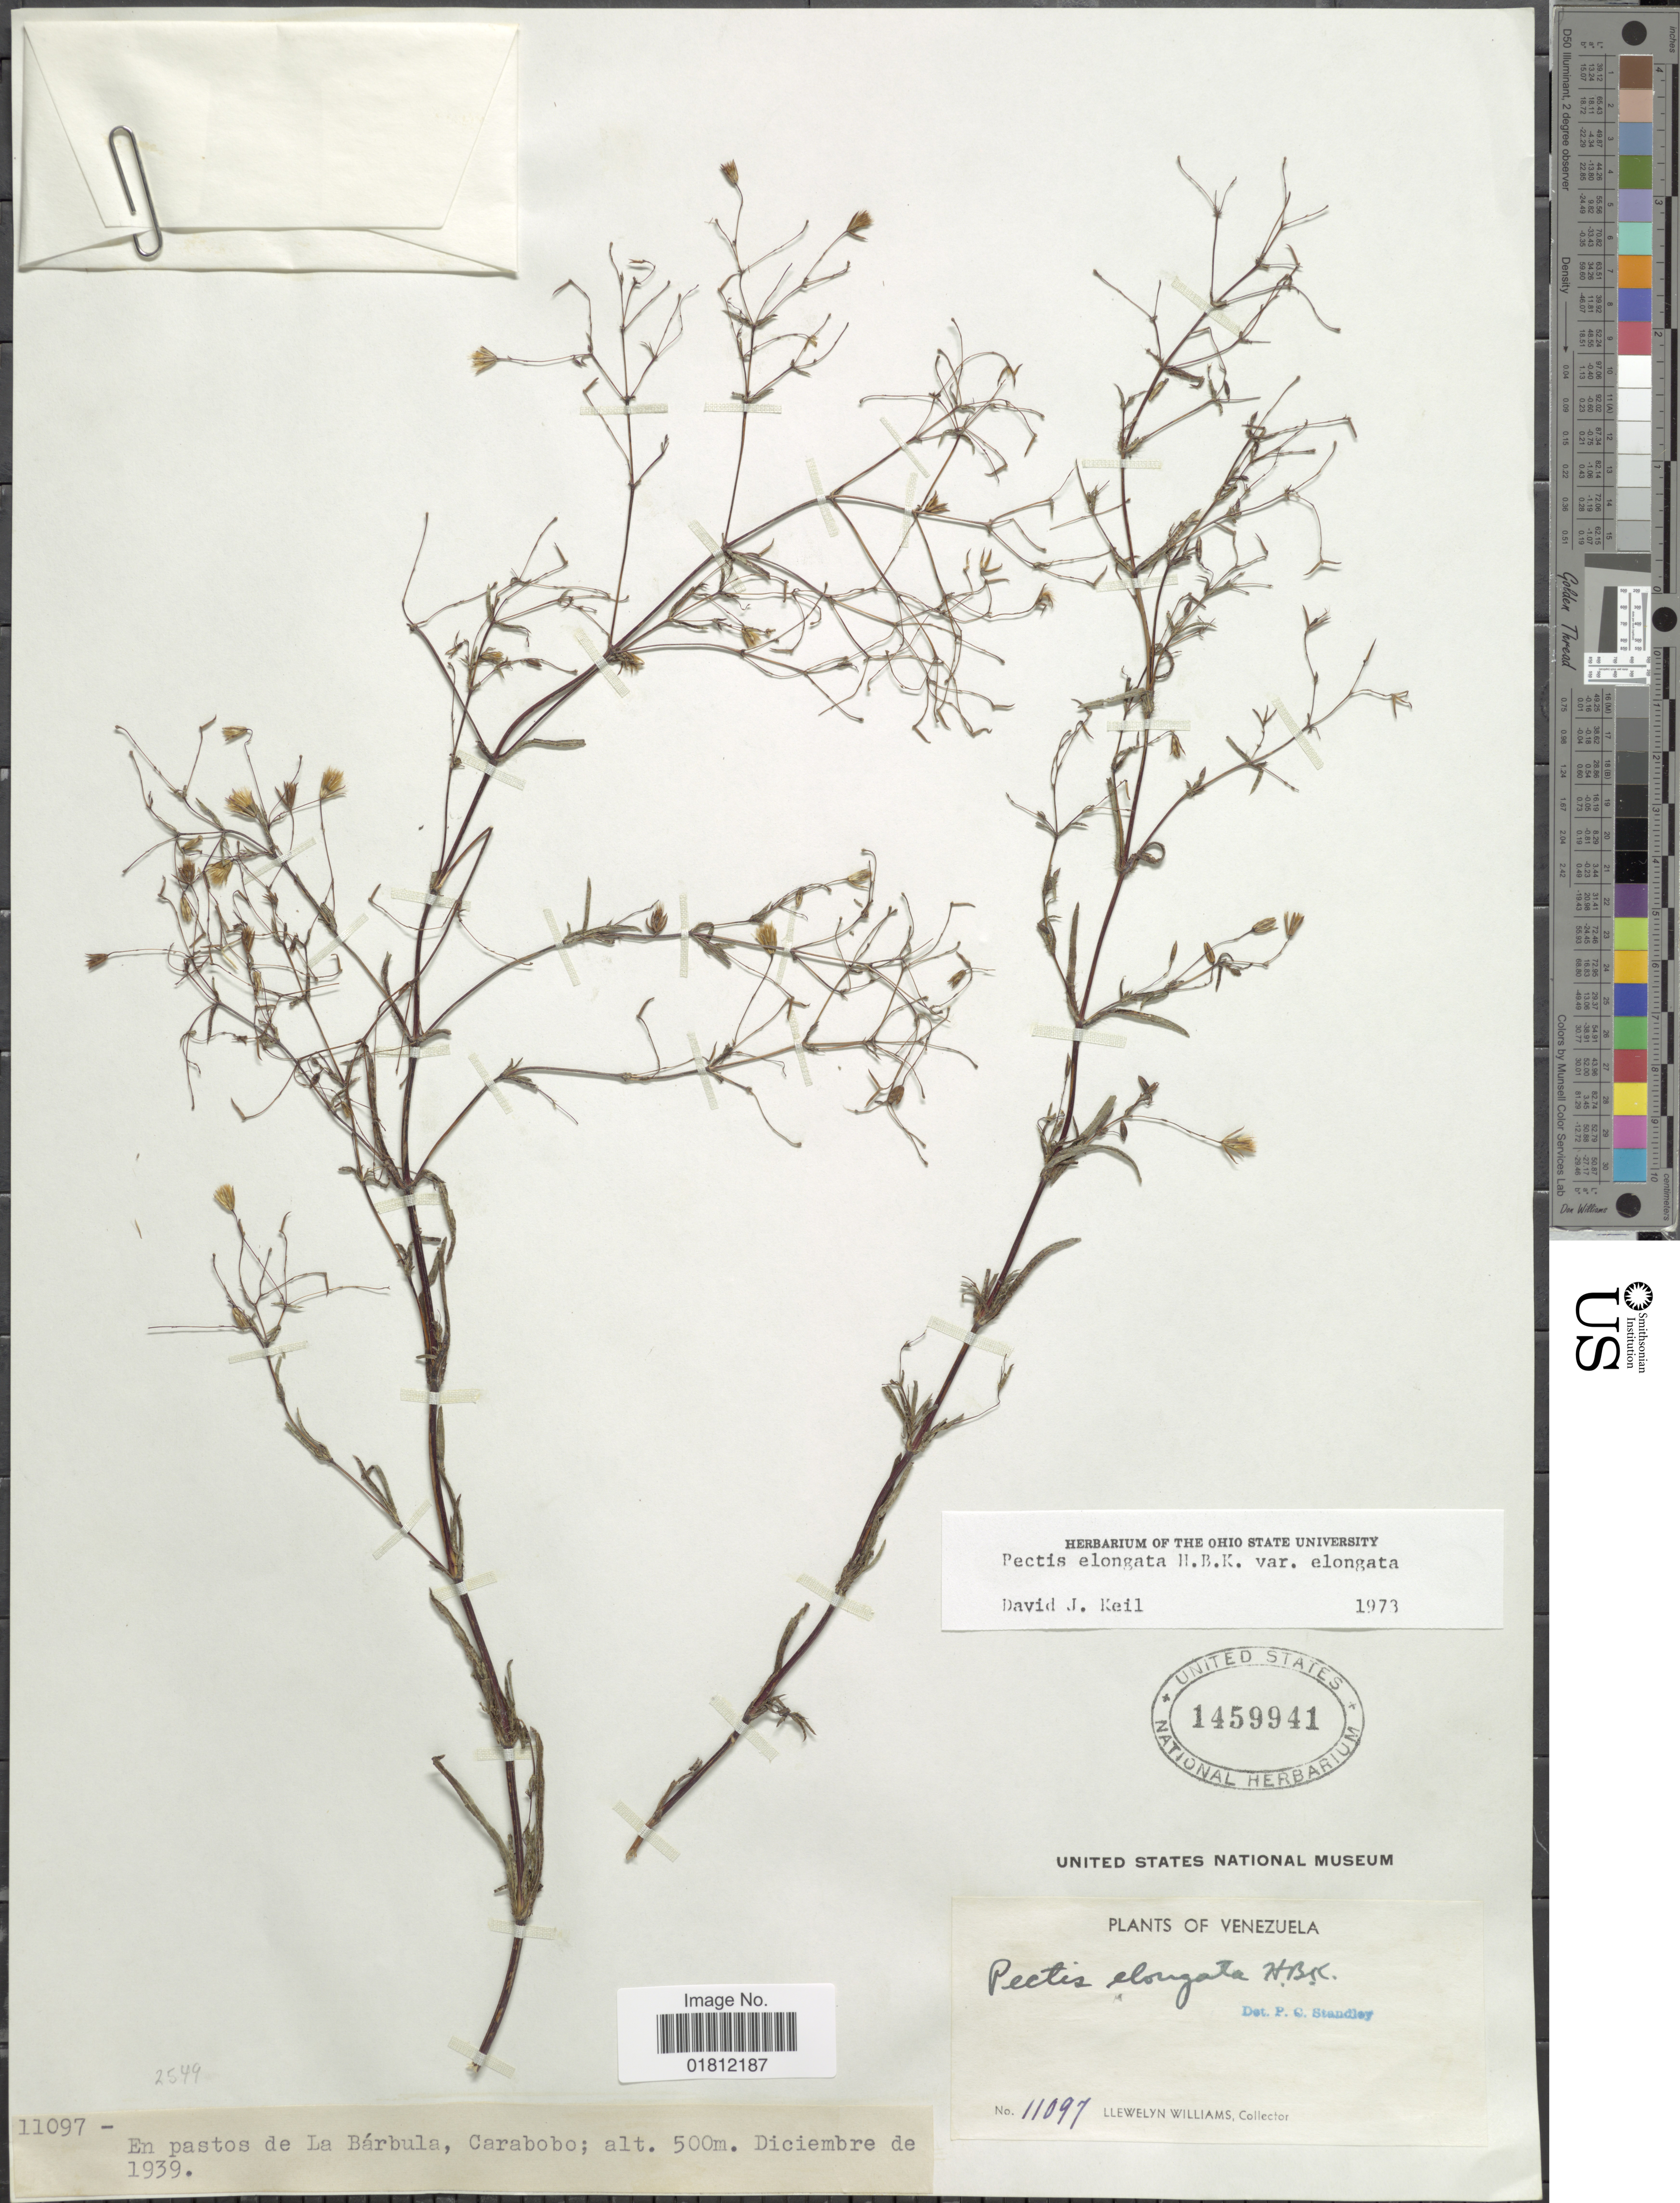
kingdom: Plantae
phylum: Tracheophyta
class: Magnoliopsida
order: Asterales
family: Asteraceae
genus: Pectis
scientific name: Pectis elongata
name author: Kunth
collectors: Ll. Williams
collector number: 11097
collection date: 1939-12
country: Venezuela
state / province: Carabobo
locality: En pastos de La Barbula. Carabobo.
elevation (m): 500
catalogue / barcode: US 1459941